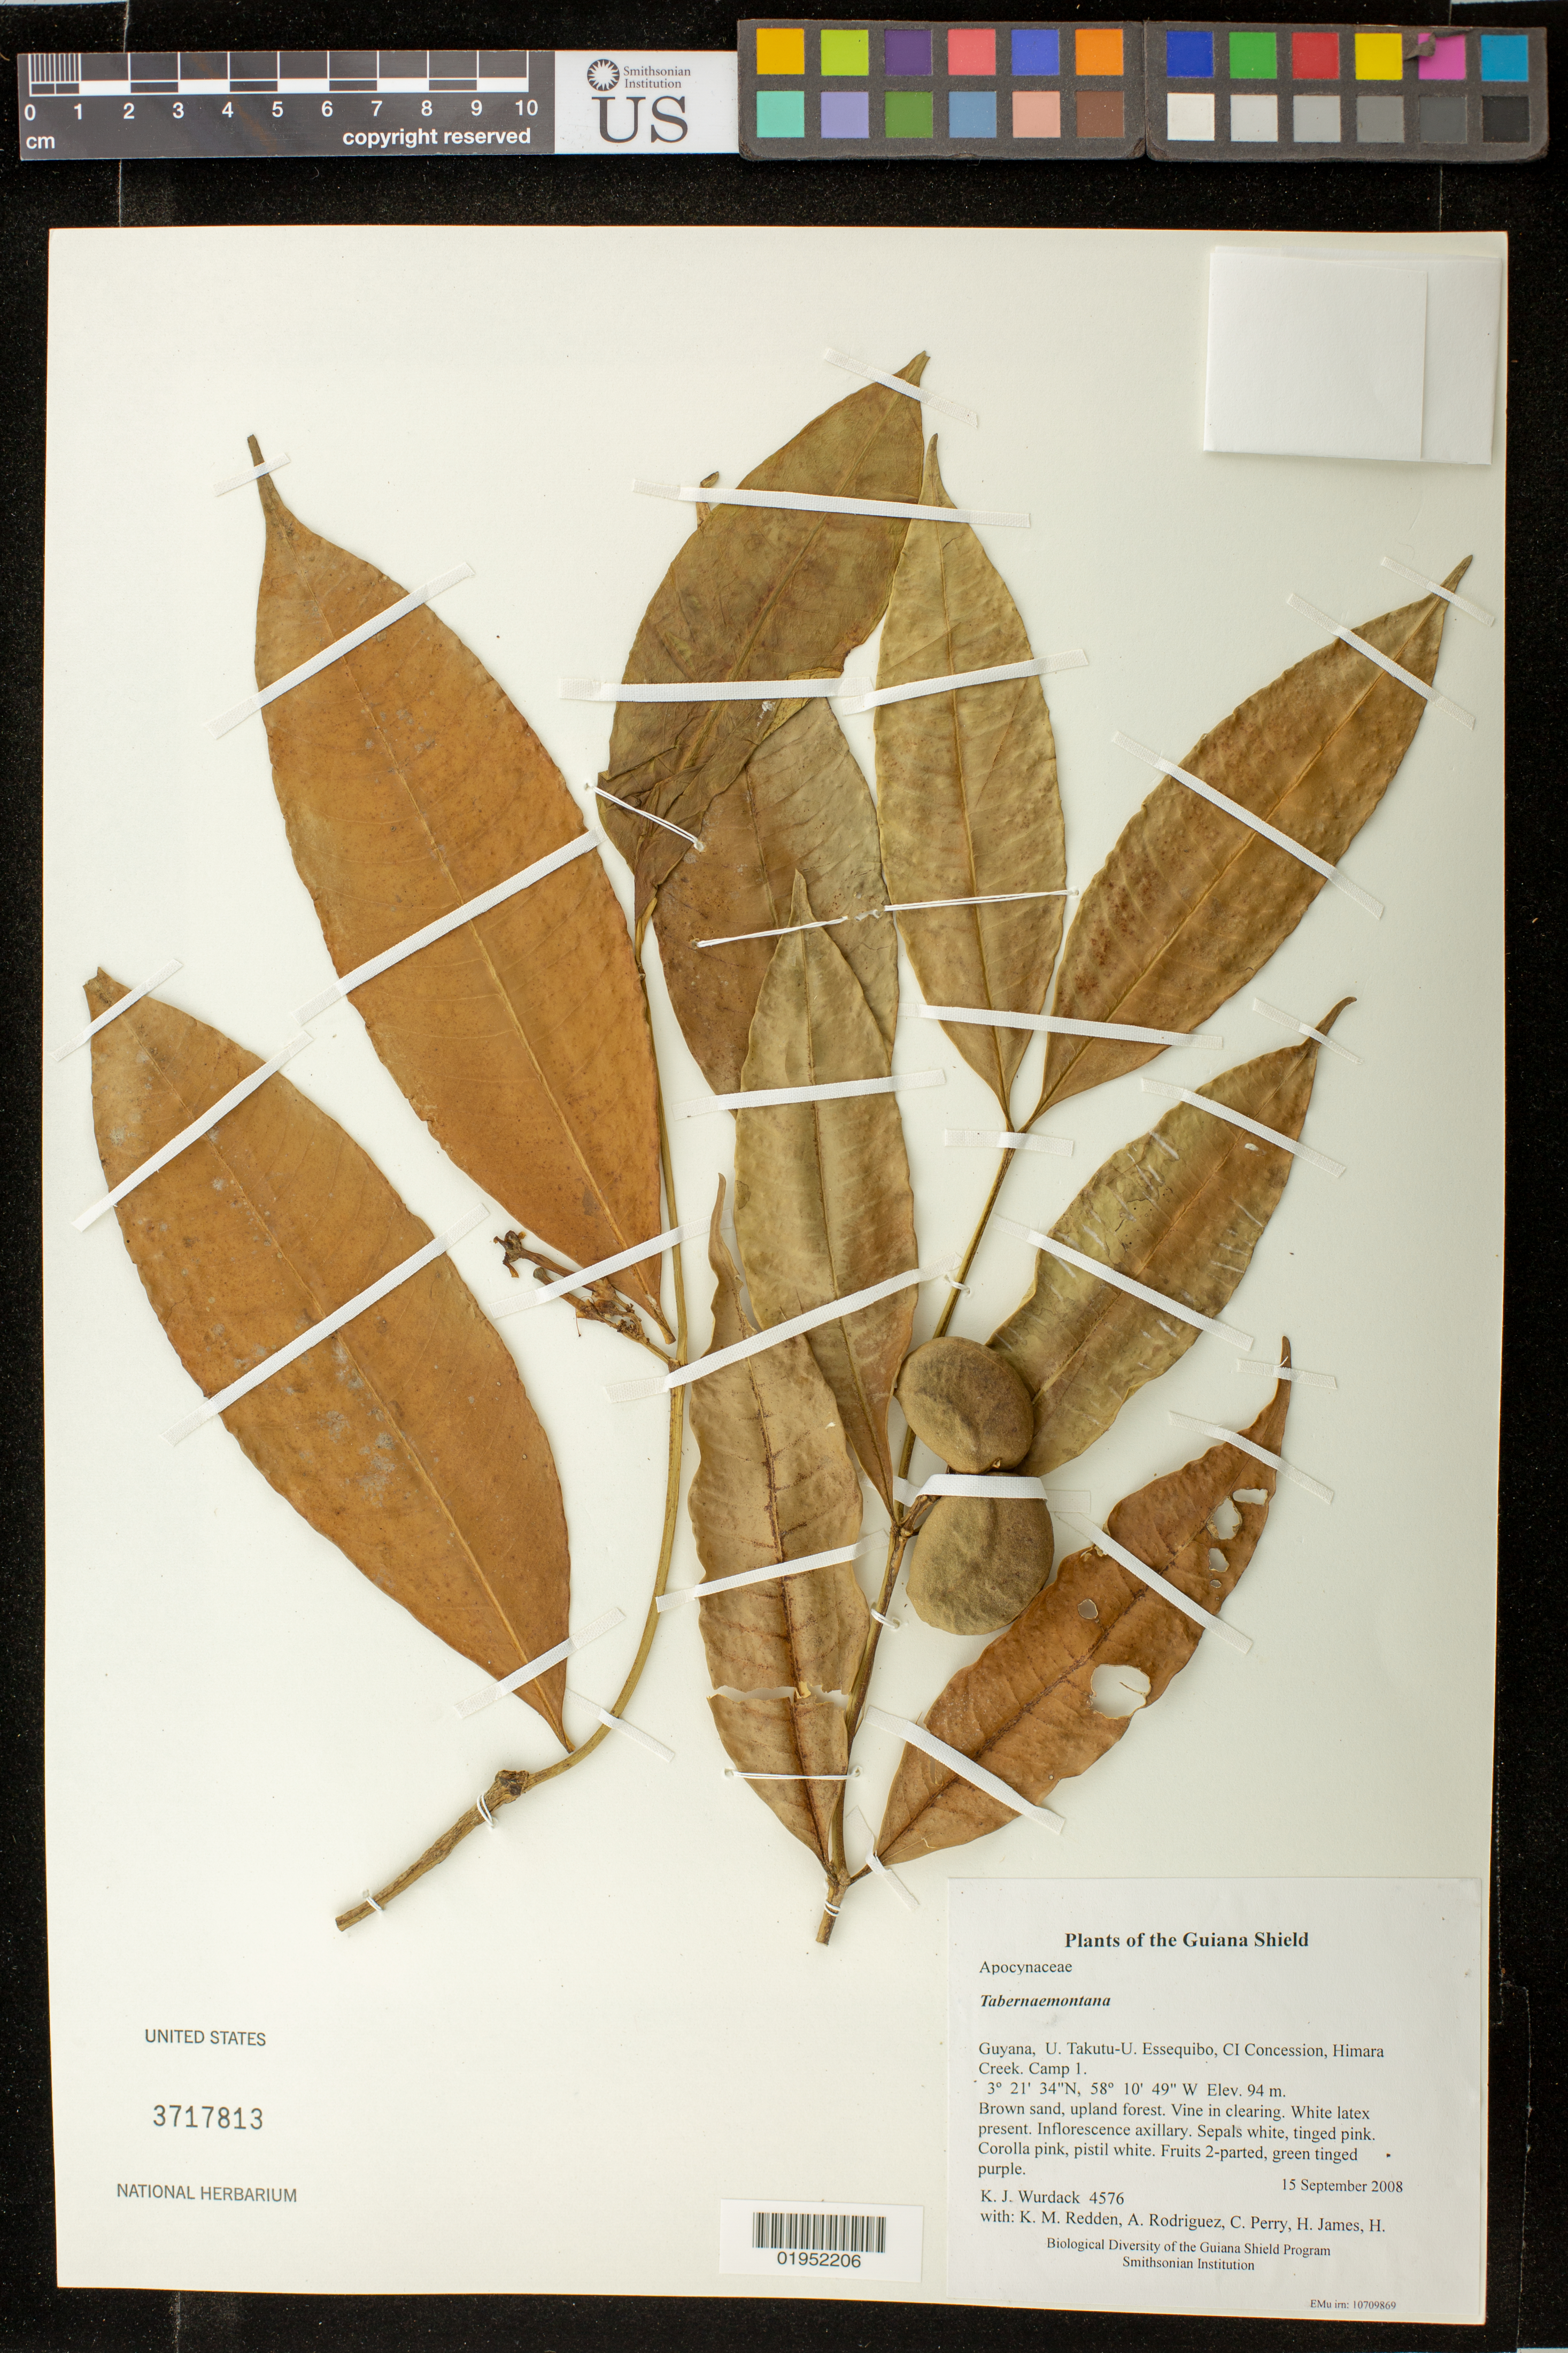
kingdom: Plantae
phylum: Tracheophyta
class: Magnoliopsida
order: Gentianales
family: Apocynaceae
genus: Tabernaemontana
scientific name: Tabernaemontana sp.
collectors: K. Wurdack, K. M. Redden, A. Rodriguez, C. Perry, H. James, H. Simon & P. Ragnauth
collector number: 4576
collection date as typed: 15 September 2008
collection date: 2008-09-15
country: Guyana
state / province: U. Takutu-U. Essequibo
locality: CI Concession, Himara Creek. Camp 1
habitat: Brown sand, upland forest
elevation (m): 94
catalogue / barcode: US 3717813